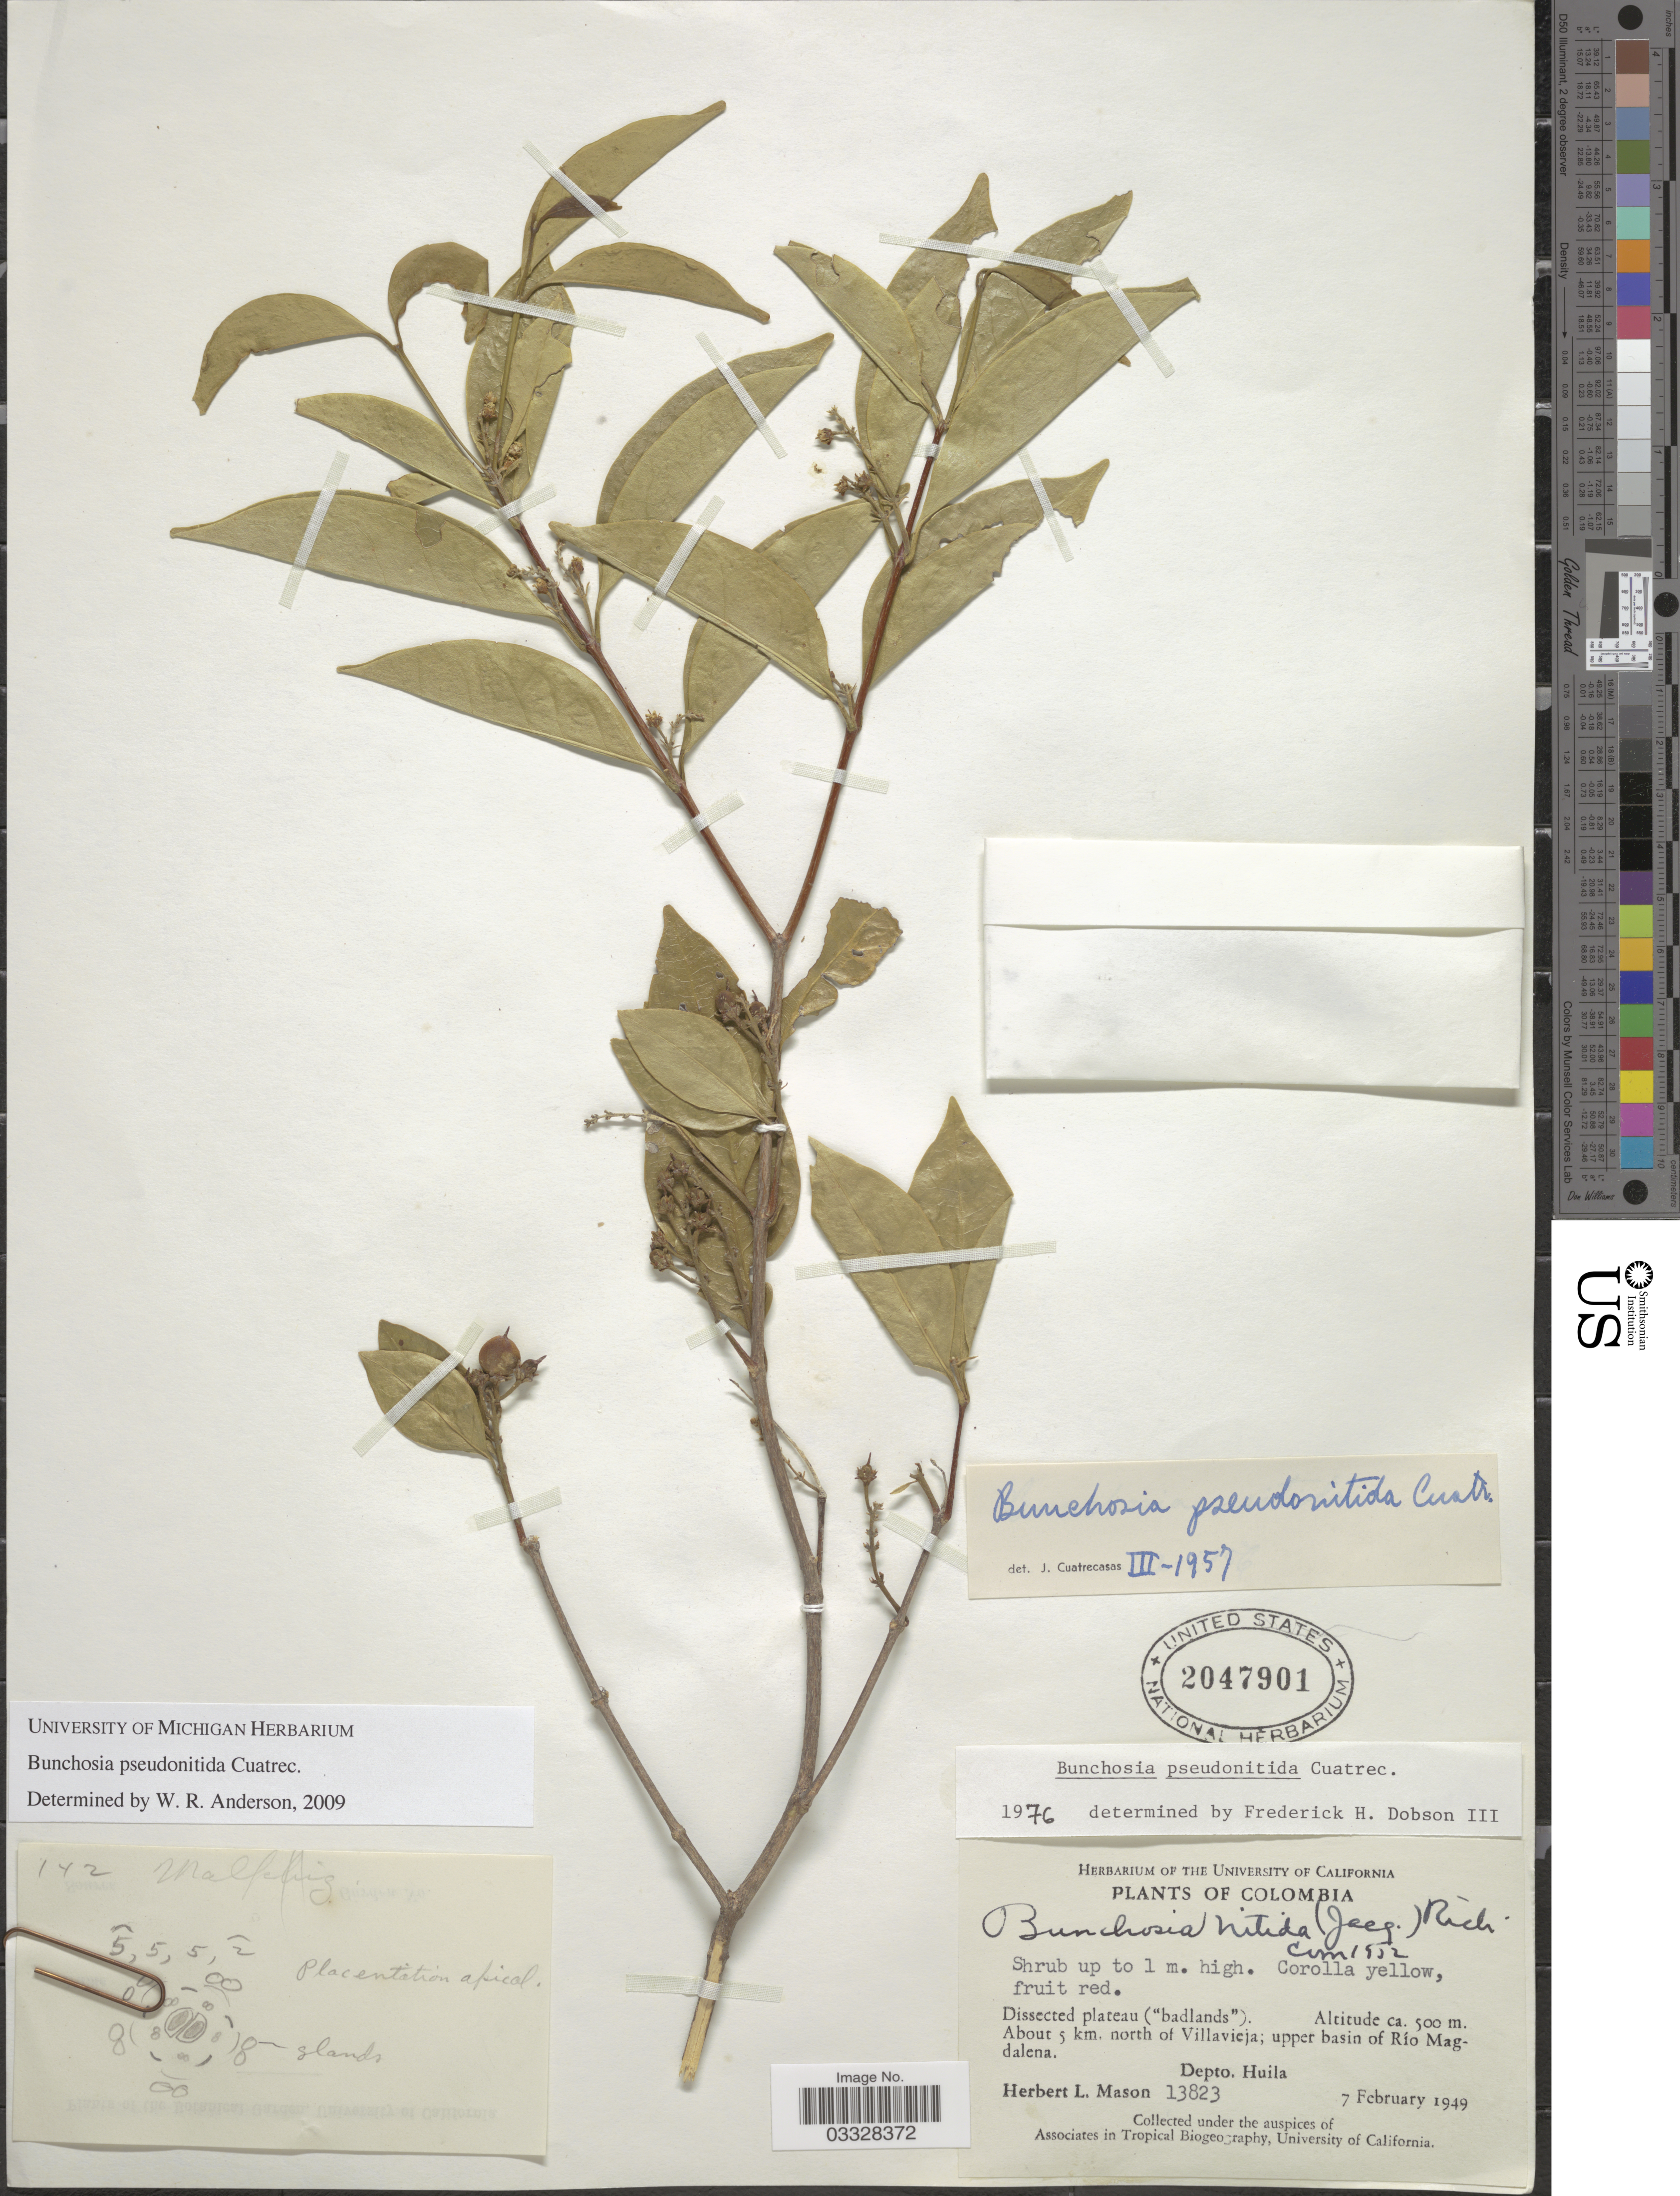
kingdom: Plantae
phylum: Tracheophyta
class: Magnoliopsida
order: Malpighiales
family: Malpighiaceae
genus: Bunchosia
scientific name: Bunchosia pseudonitida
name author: Cuatrec.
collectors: H. L. Mason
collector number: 13823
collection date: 1949-02-07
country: Colombia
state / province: Huila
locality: About 5 km. north of Villavieja; upper basin of Río Magdalena. Depto. Huila.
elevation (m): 500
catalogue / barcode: US 2047901